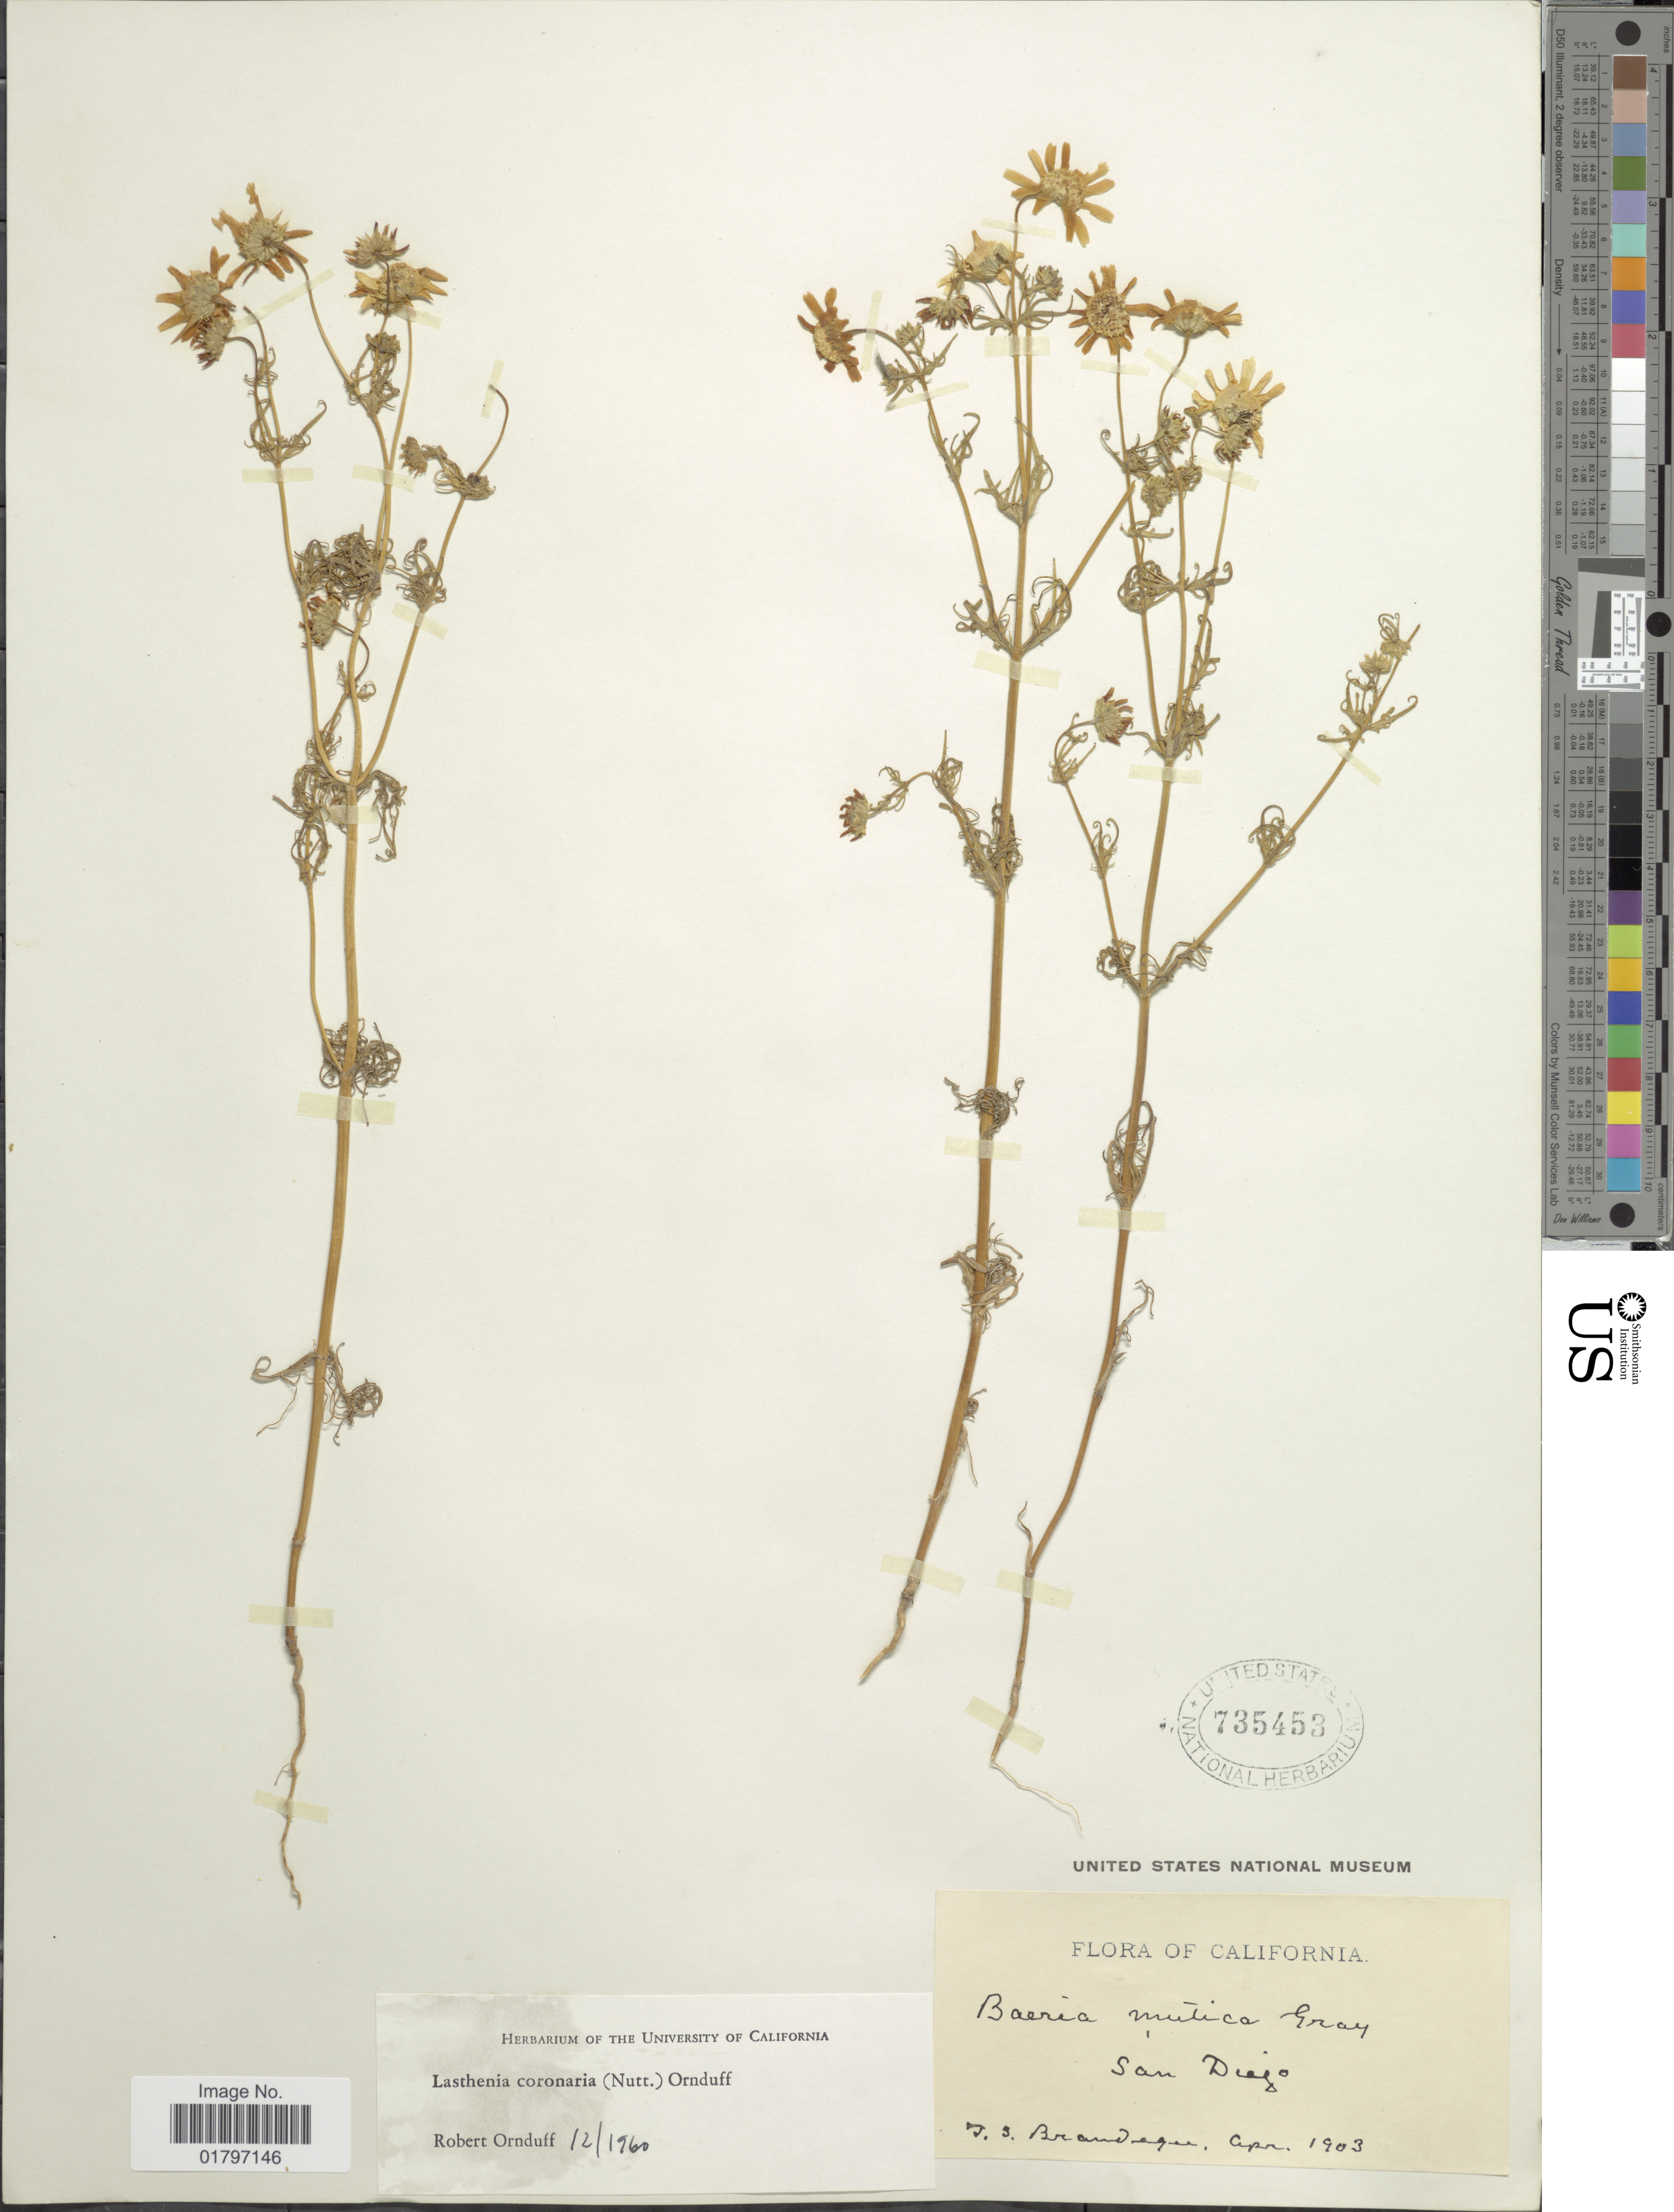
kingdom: Plantae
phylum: Tracheophyta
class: Magnoliopsida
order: Asterales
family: Asteraceae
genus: Lasthenia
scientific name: Lasthenia coronaria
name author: (Nutt.) Ornduff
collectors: T. S. Brandegee (herbarium)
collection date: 1903-04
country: United States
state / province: California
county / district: San Diego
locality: San Diego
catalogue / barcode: US 735453